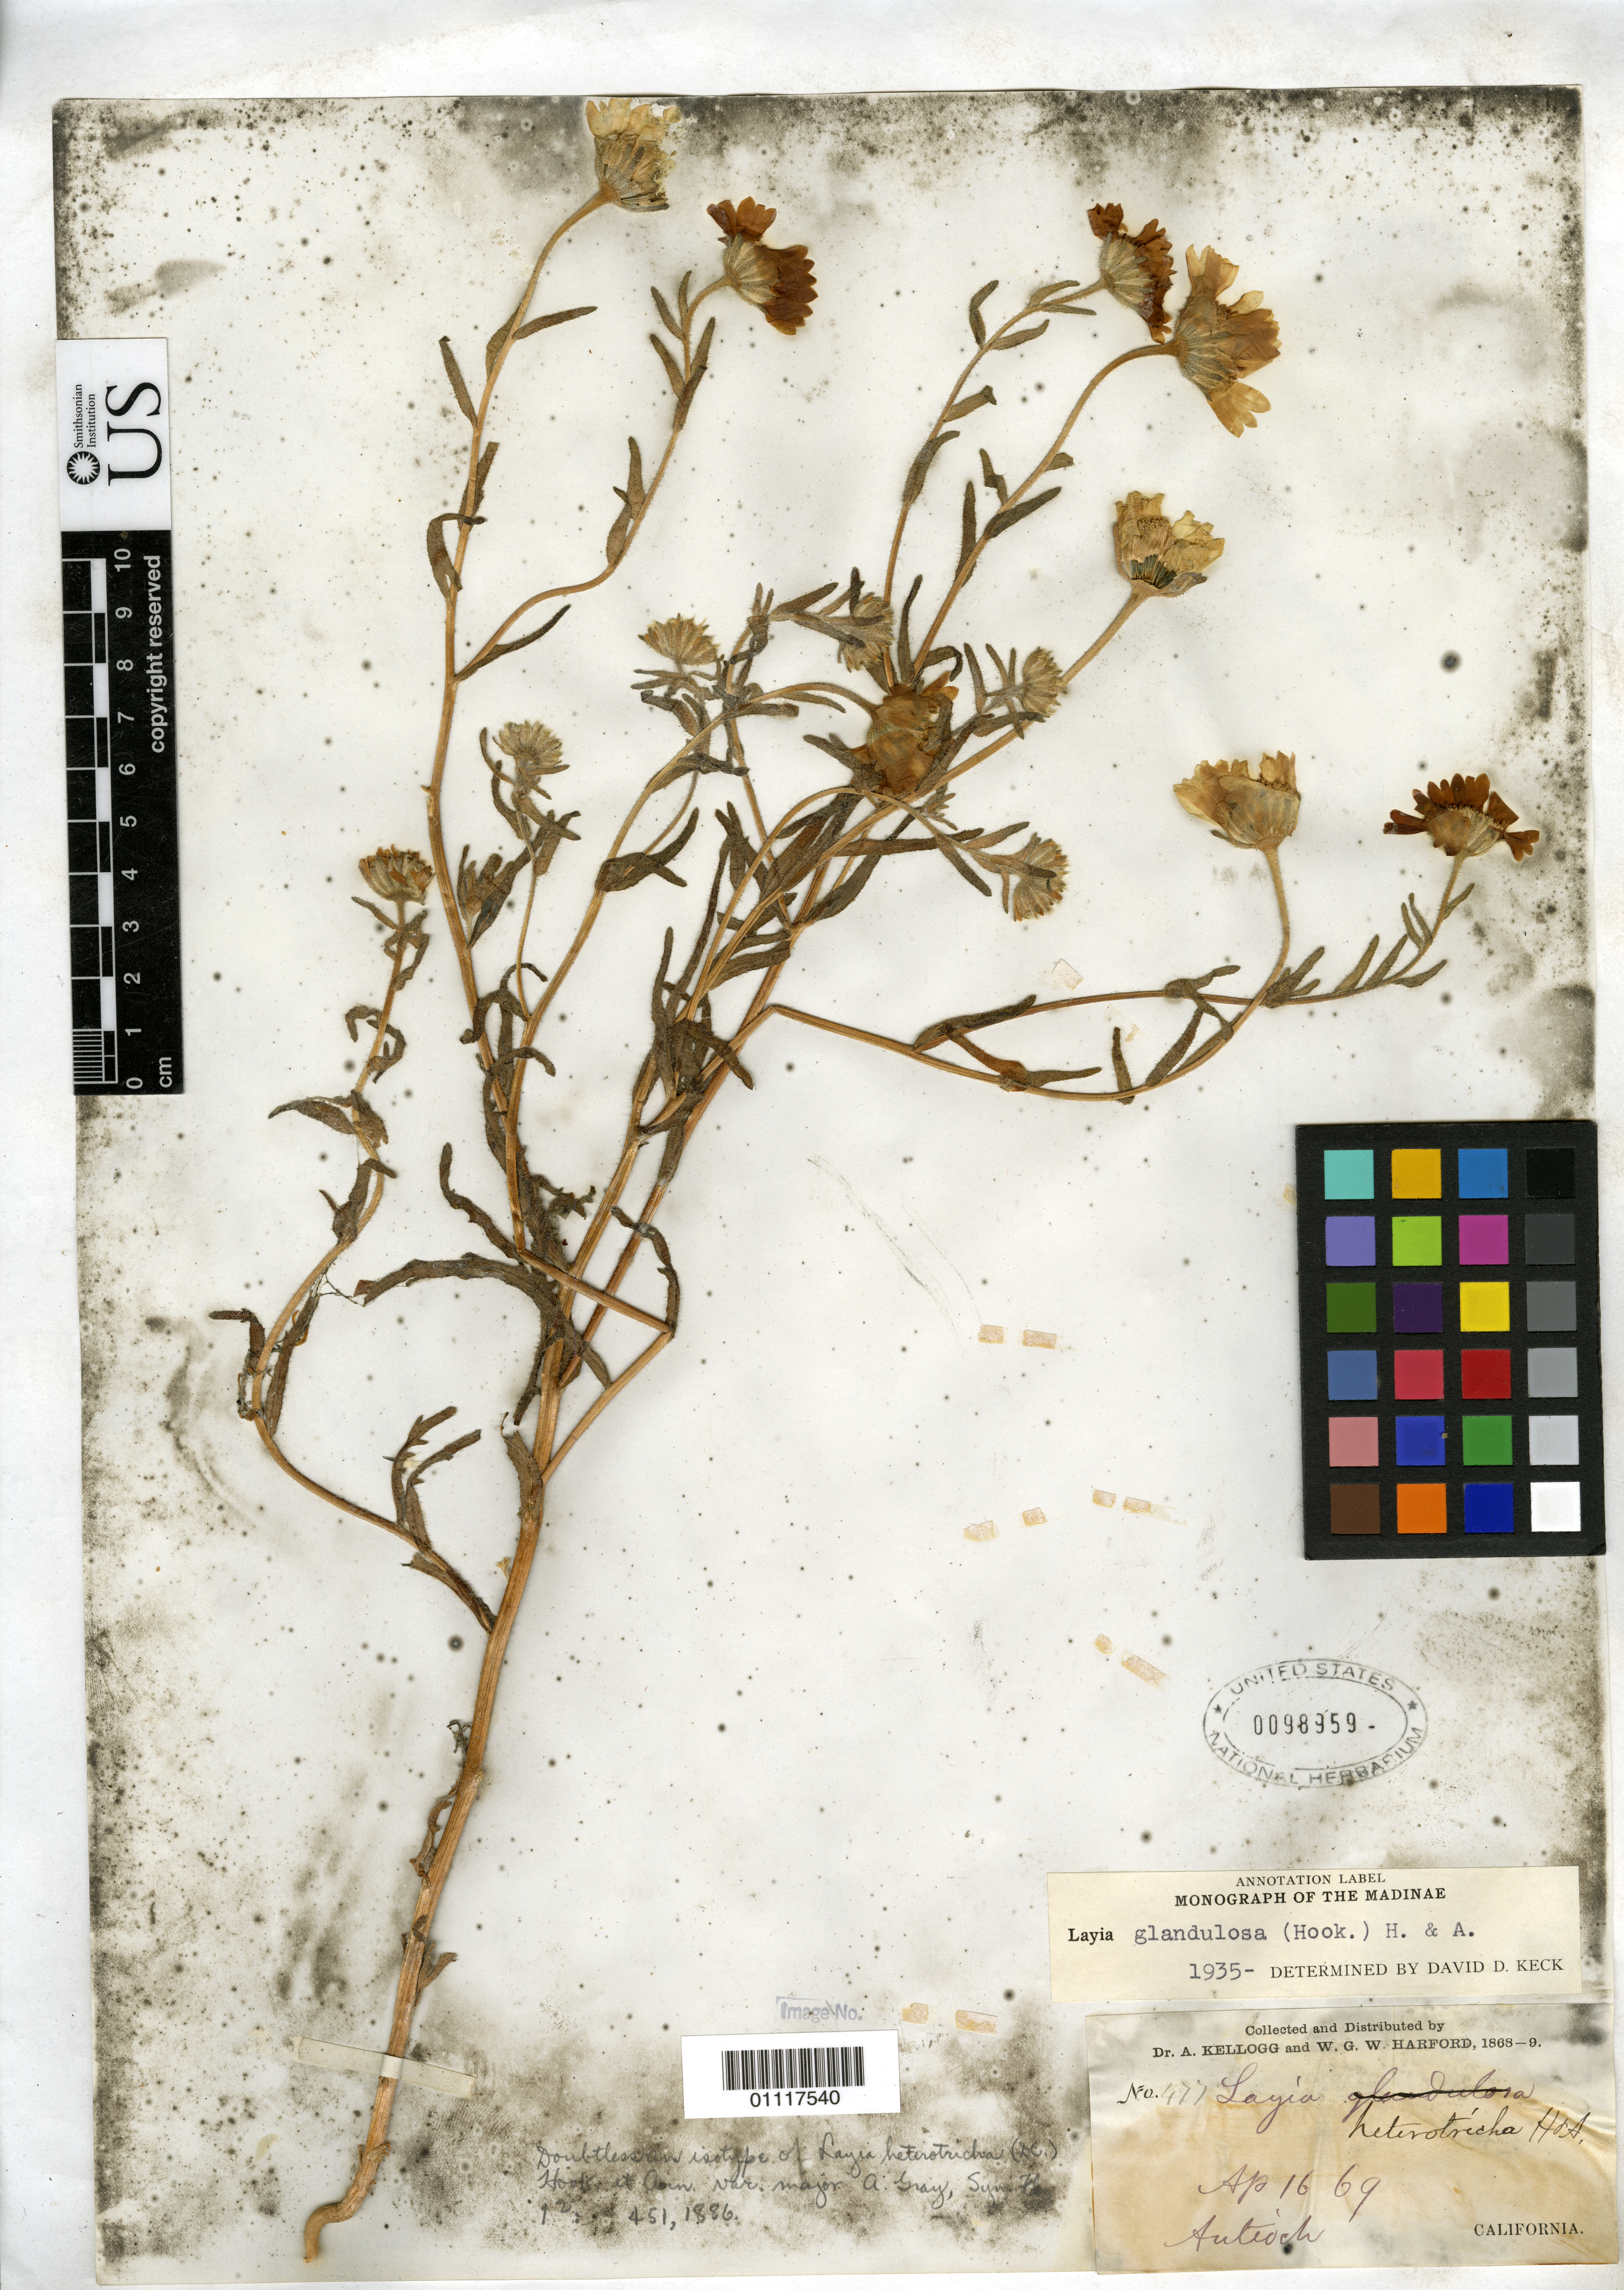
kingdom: Plantae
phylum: Tracheophyta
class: Magnoliopsida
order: Asterales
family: Asteraceae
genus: Layia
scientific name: Layia heterotricha var. major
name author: A. Gray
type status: Possible Syntype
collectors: A. Kellogg & W. G. W. Harford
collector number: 477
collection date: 1869-04-16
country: United States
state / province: California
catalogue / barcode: US 98959